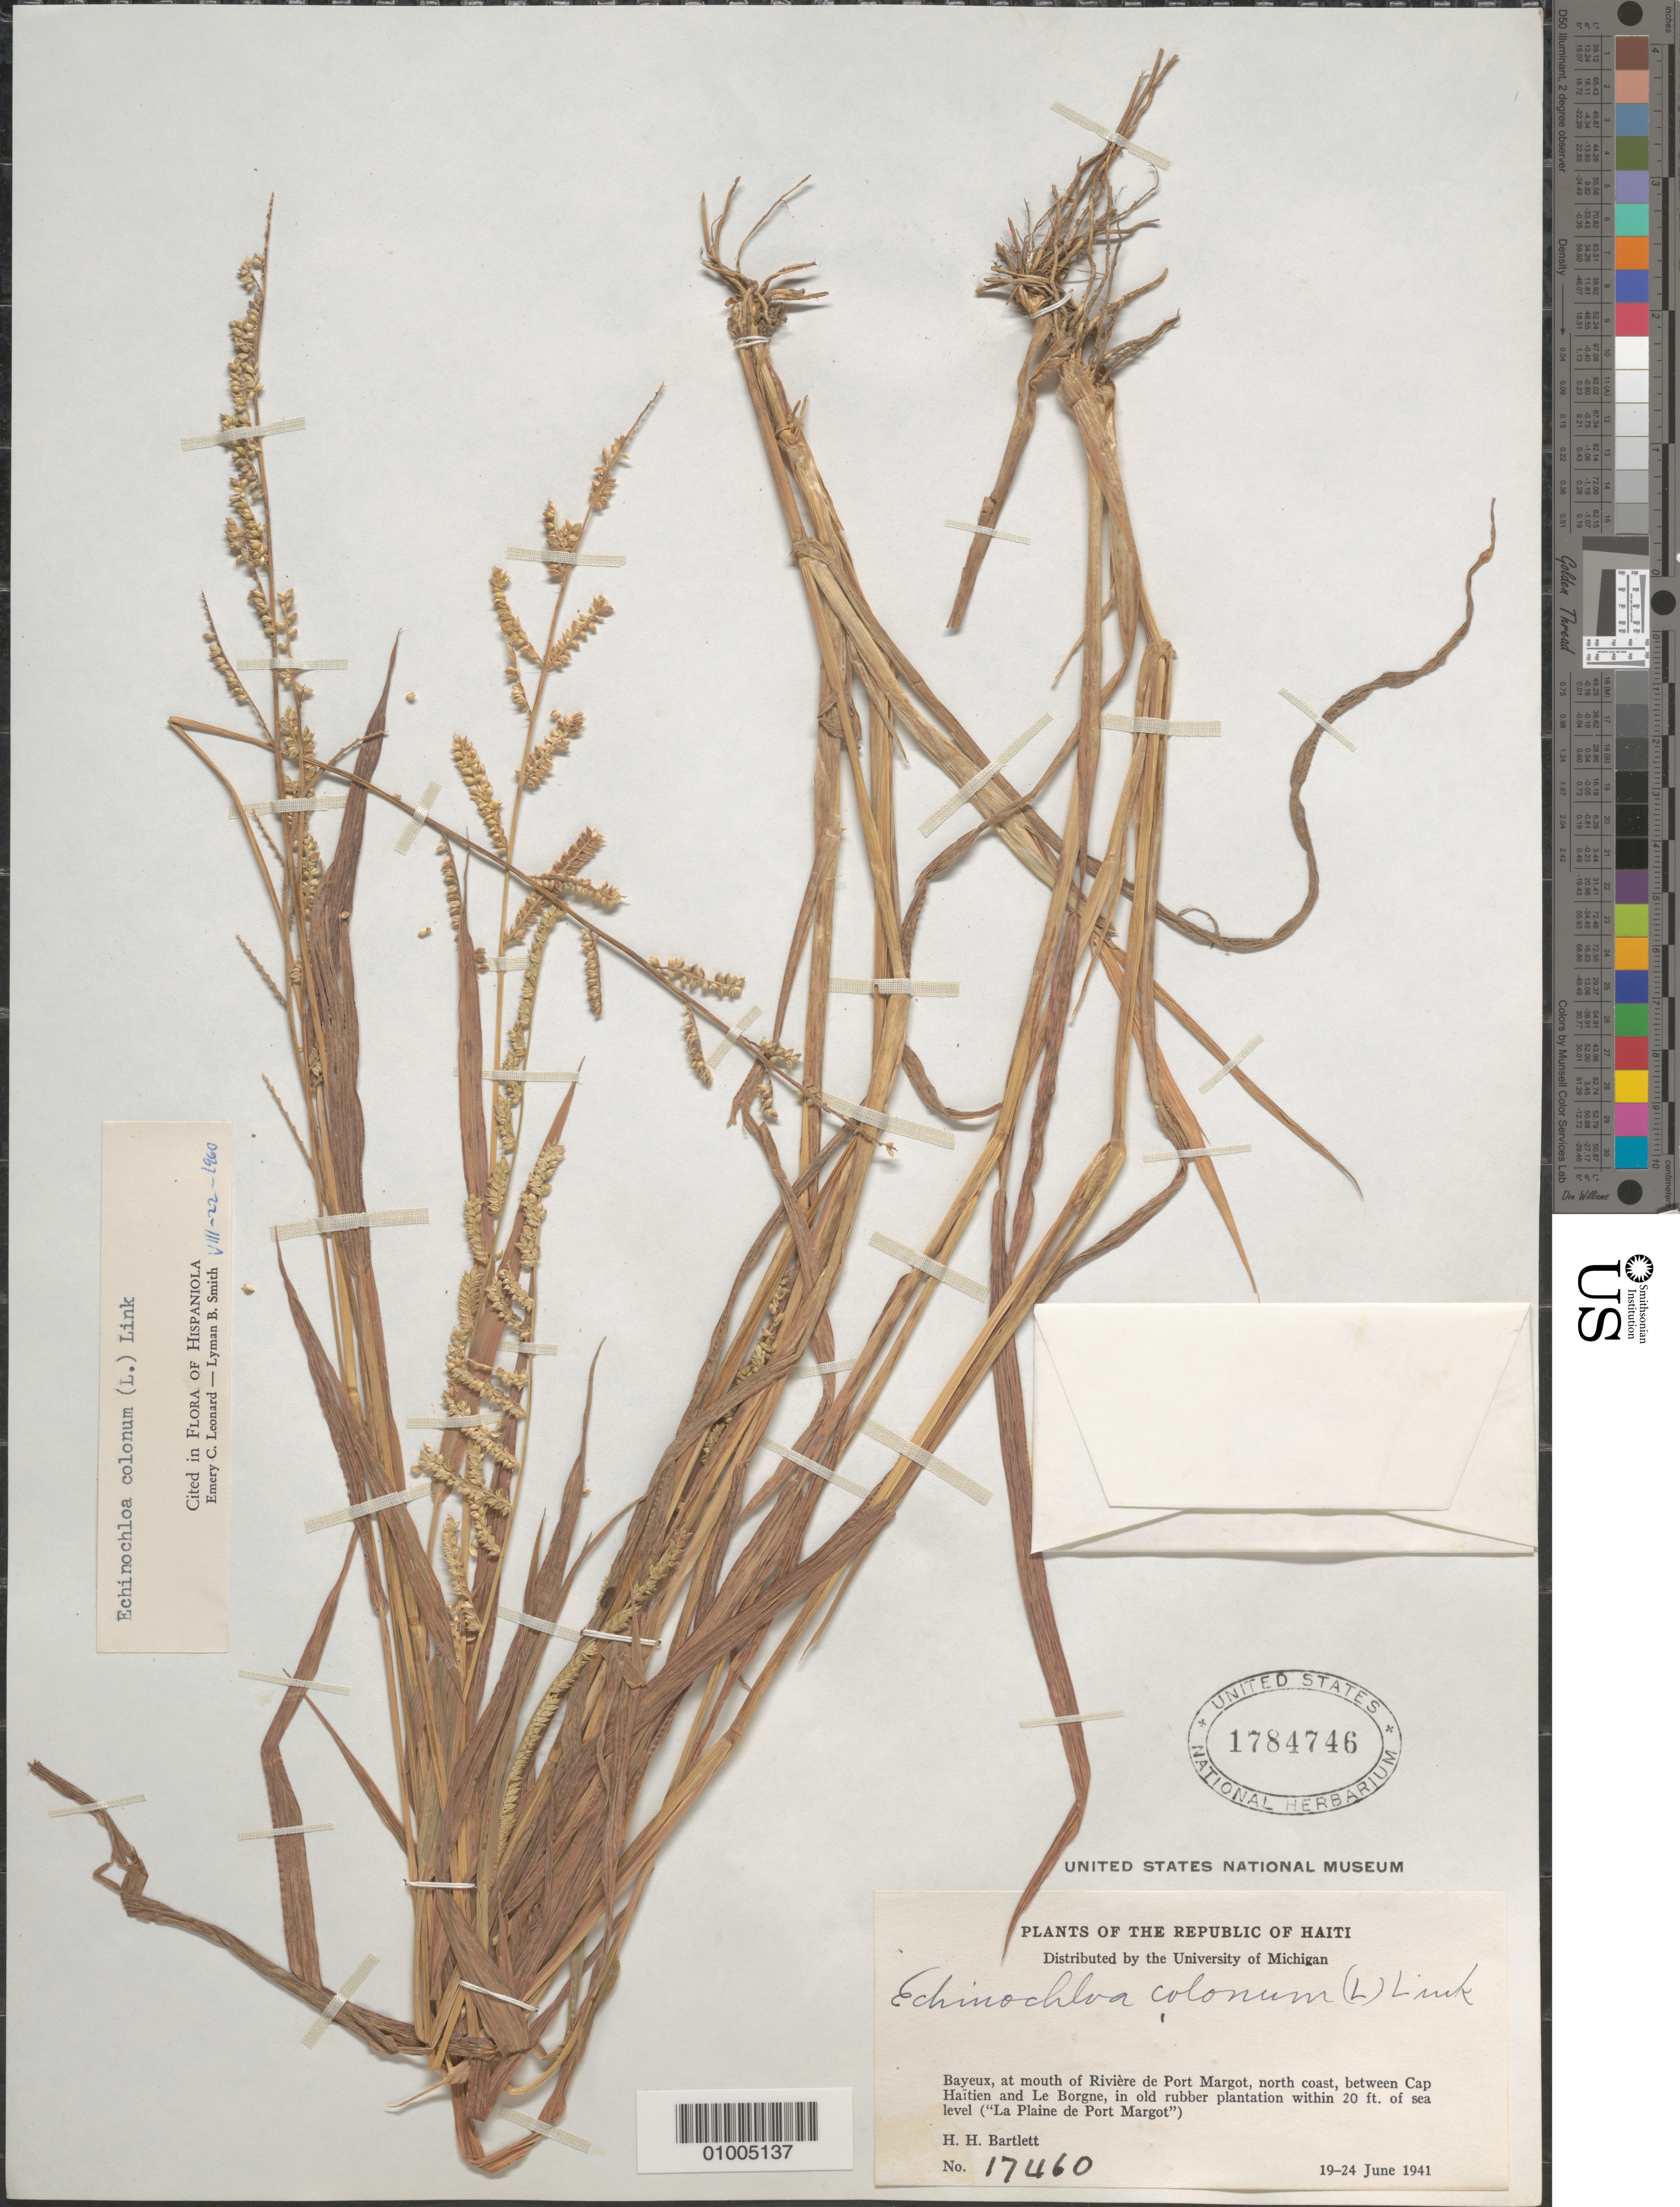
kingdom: Plantae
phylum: Tracheophyta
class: Liliopsida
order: Poales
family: Poaceae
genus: Echinochloa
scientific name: Echinochloa colona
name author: (L.) Link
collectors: H. H. Bartlett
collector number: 17460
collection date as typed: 19 Jun 1941 to 24 Jun 1941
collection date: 1941-06-19/1941-06-24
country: Haiti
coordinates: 0 N, 0 E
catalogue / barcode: US 1784746